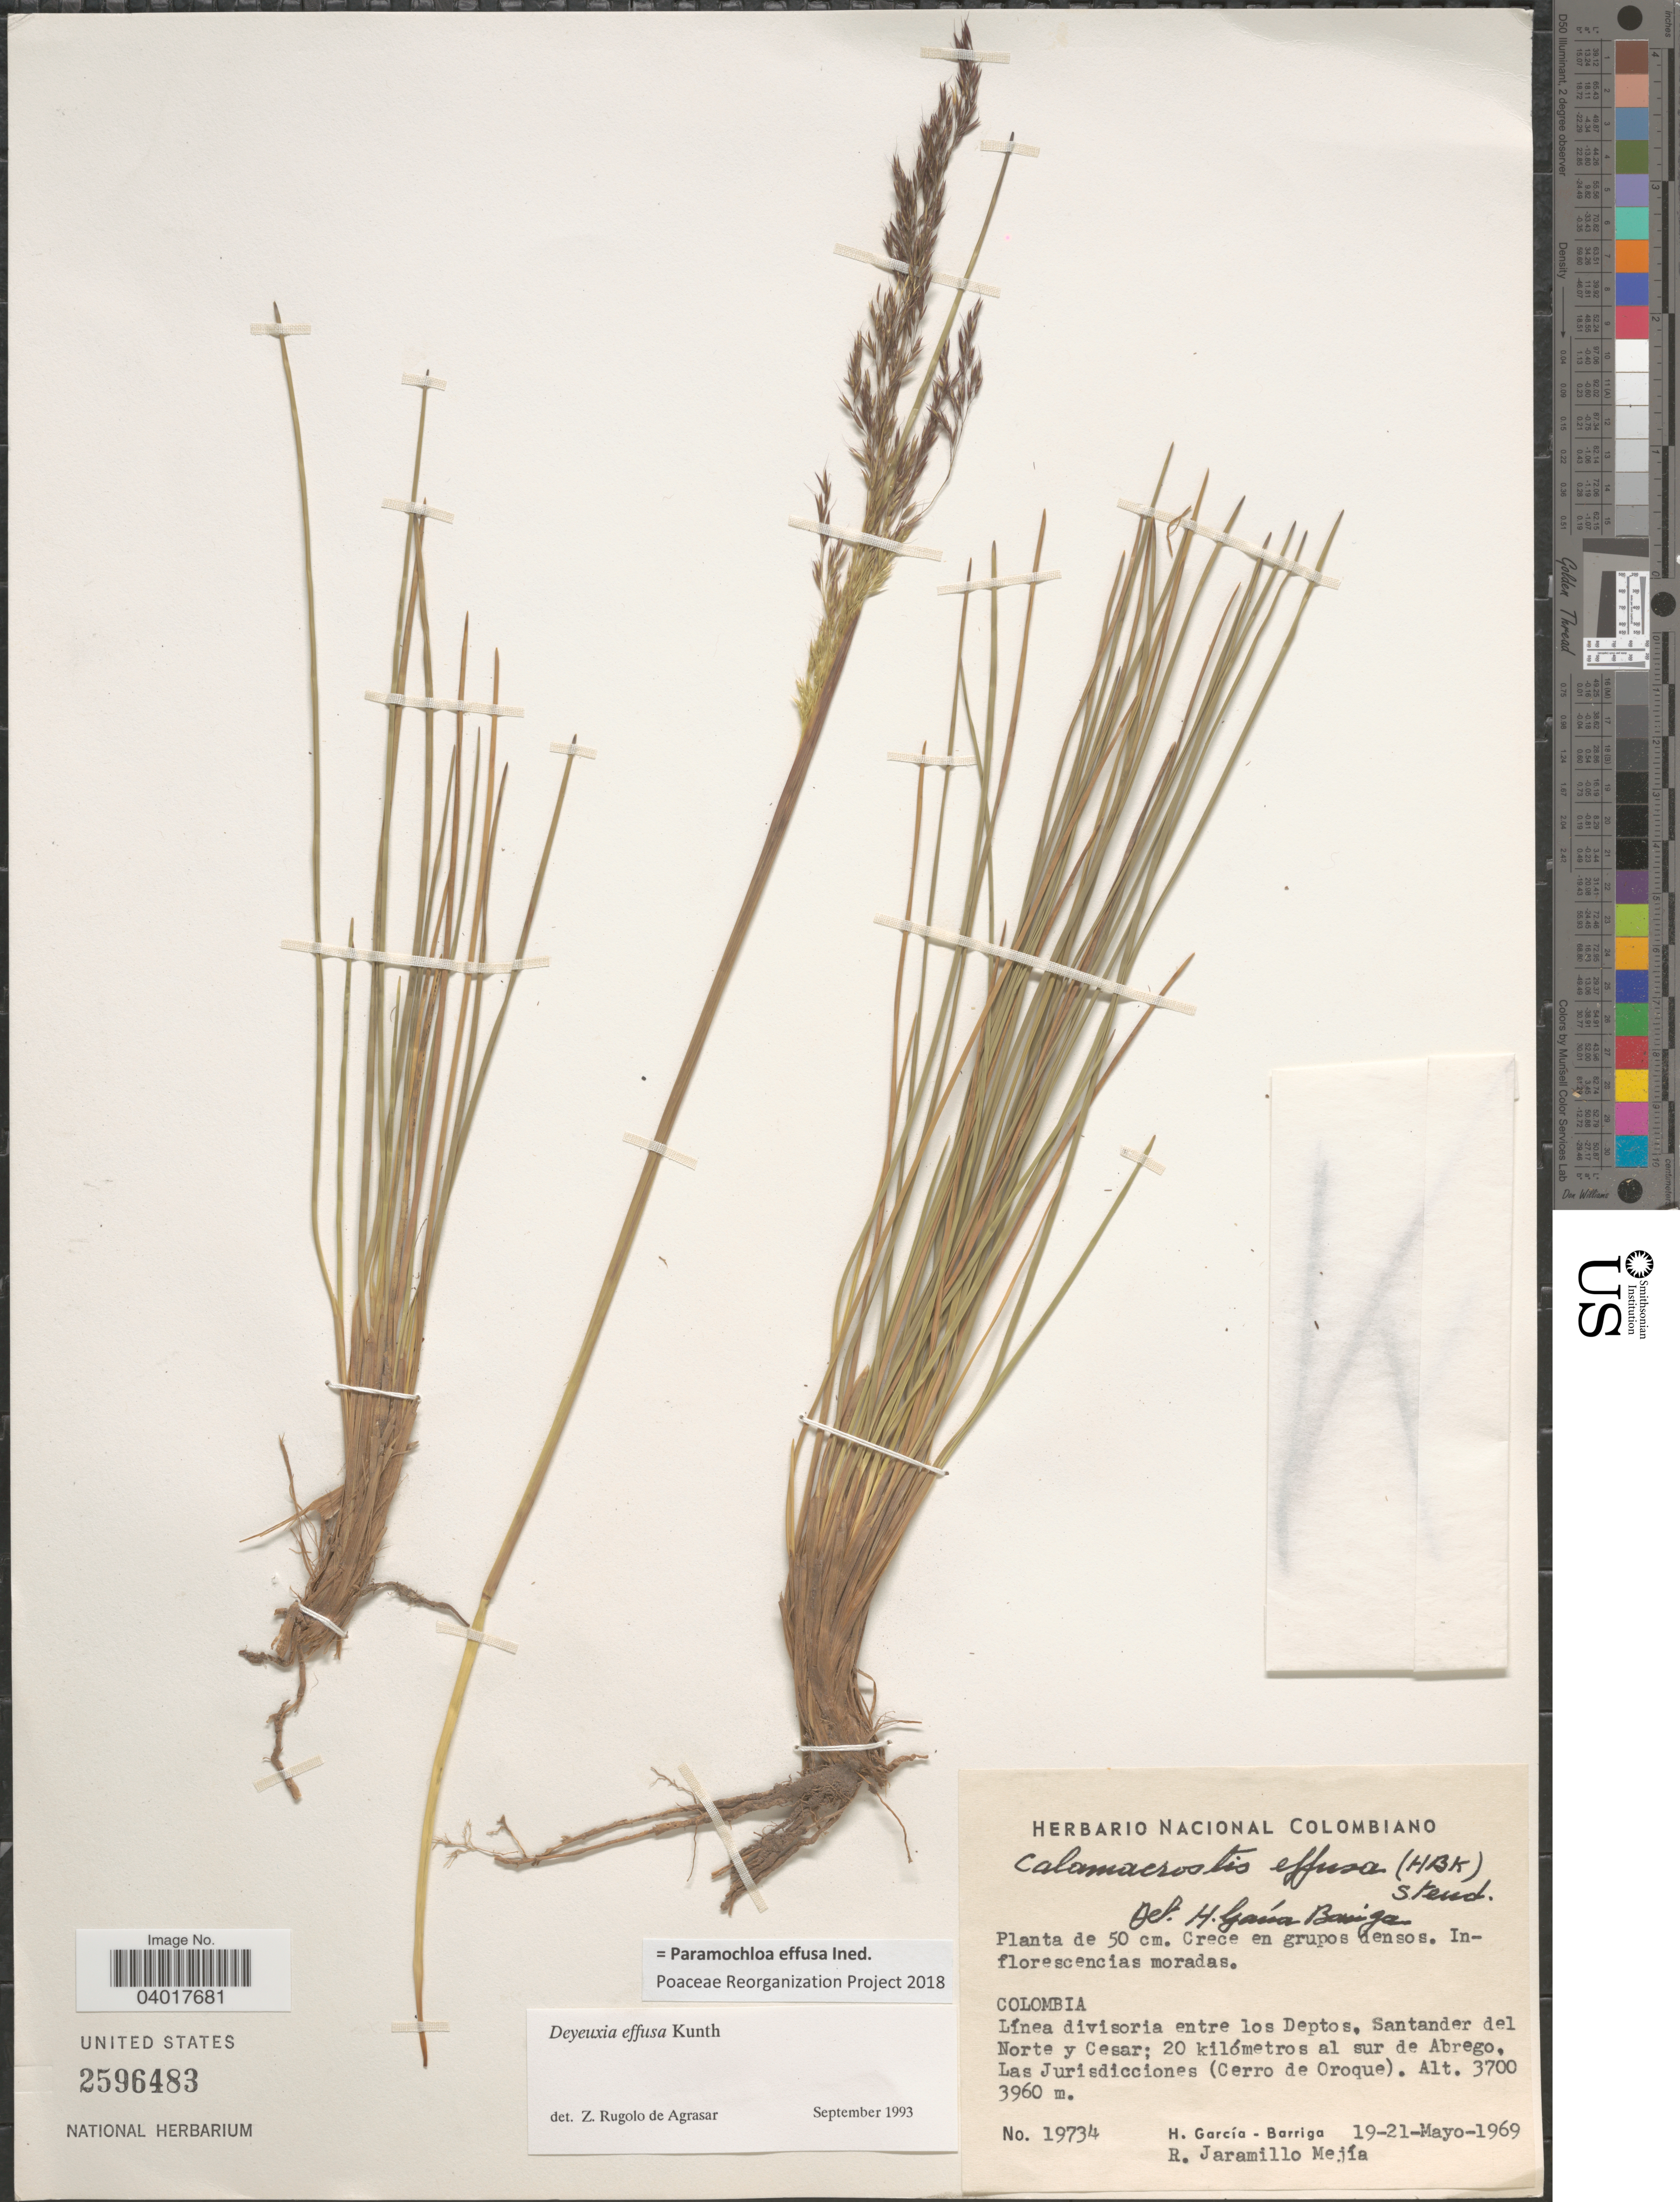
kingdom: Plantae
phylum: Tracheophyta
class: Liliopsida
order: Poales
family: Poaceae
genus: Paramochloa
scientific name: Paramochloa effusa ined.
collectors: H. García Barriga & R. Jaramillo M.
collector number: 19734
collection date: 1969-05-19/1969-05-21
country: Colombia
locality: Línea divisoria entre los Deptos. Santander del Norte y Cesar; 20 kilómetros al sur de Abrego, Las Jurisdicciones (Cerro de Oroque).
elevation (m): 3700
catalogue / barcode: US 2596483